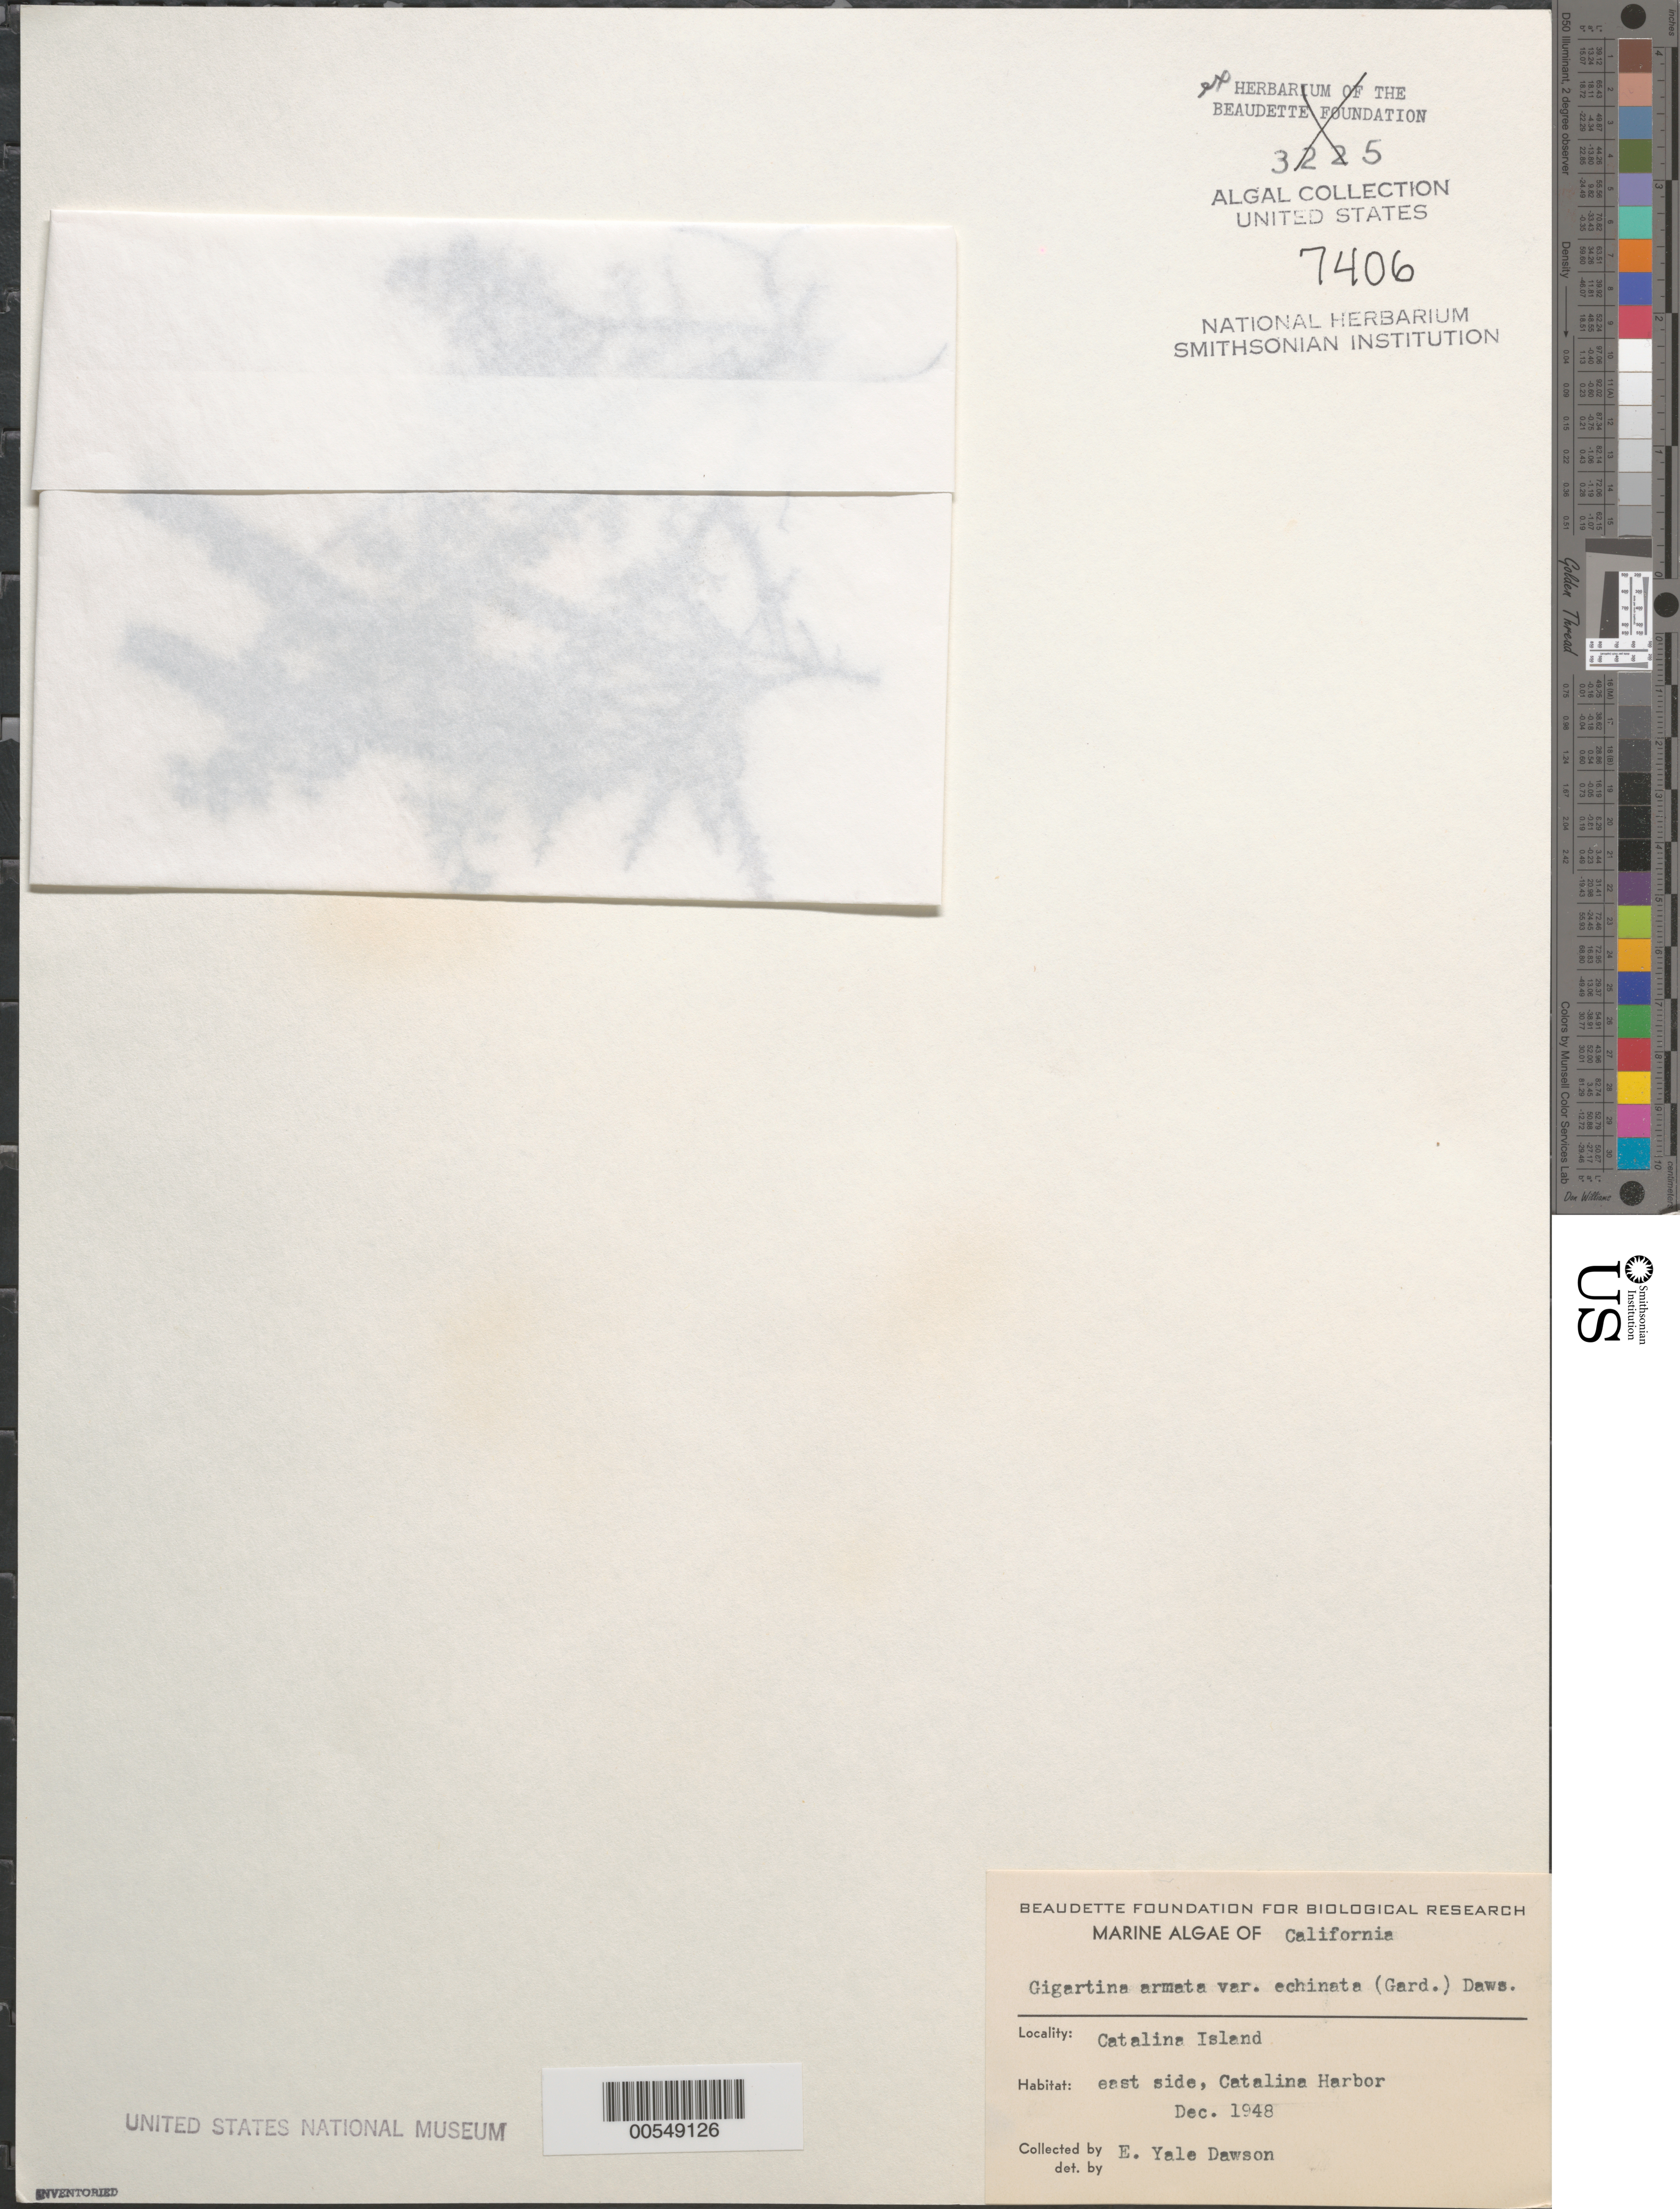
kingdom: Plantae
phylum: Rhodophyta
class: Florideophyceae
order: Gigartinales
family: Gigartinaceae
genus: Chondracanthus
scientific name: Chondracanthus spinosus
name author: (Kütz.) Guiry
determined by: Algae name updating Project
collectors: E. Y. Dawson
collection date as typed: Dec 1948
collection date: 1948-12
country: United States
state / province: California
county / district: Los Angeles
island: Santa Catalina Island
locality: Catalina Harbor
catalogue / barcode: US 7406